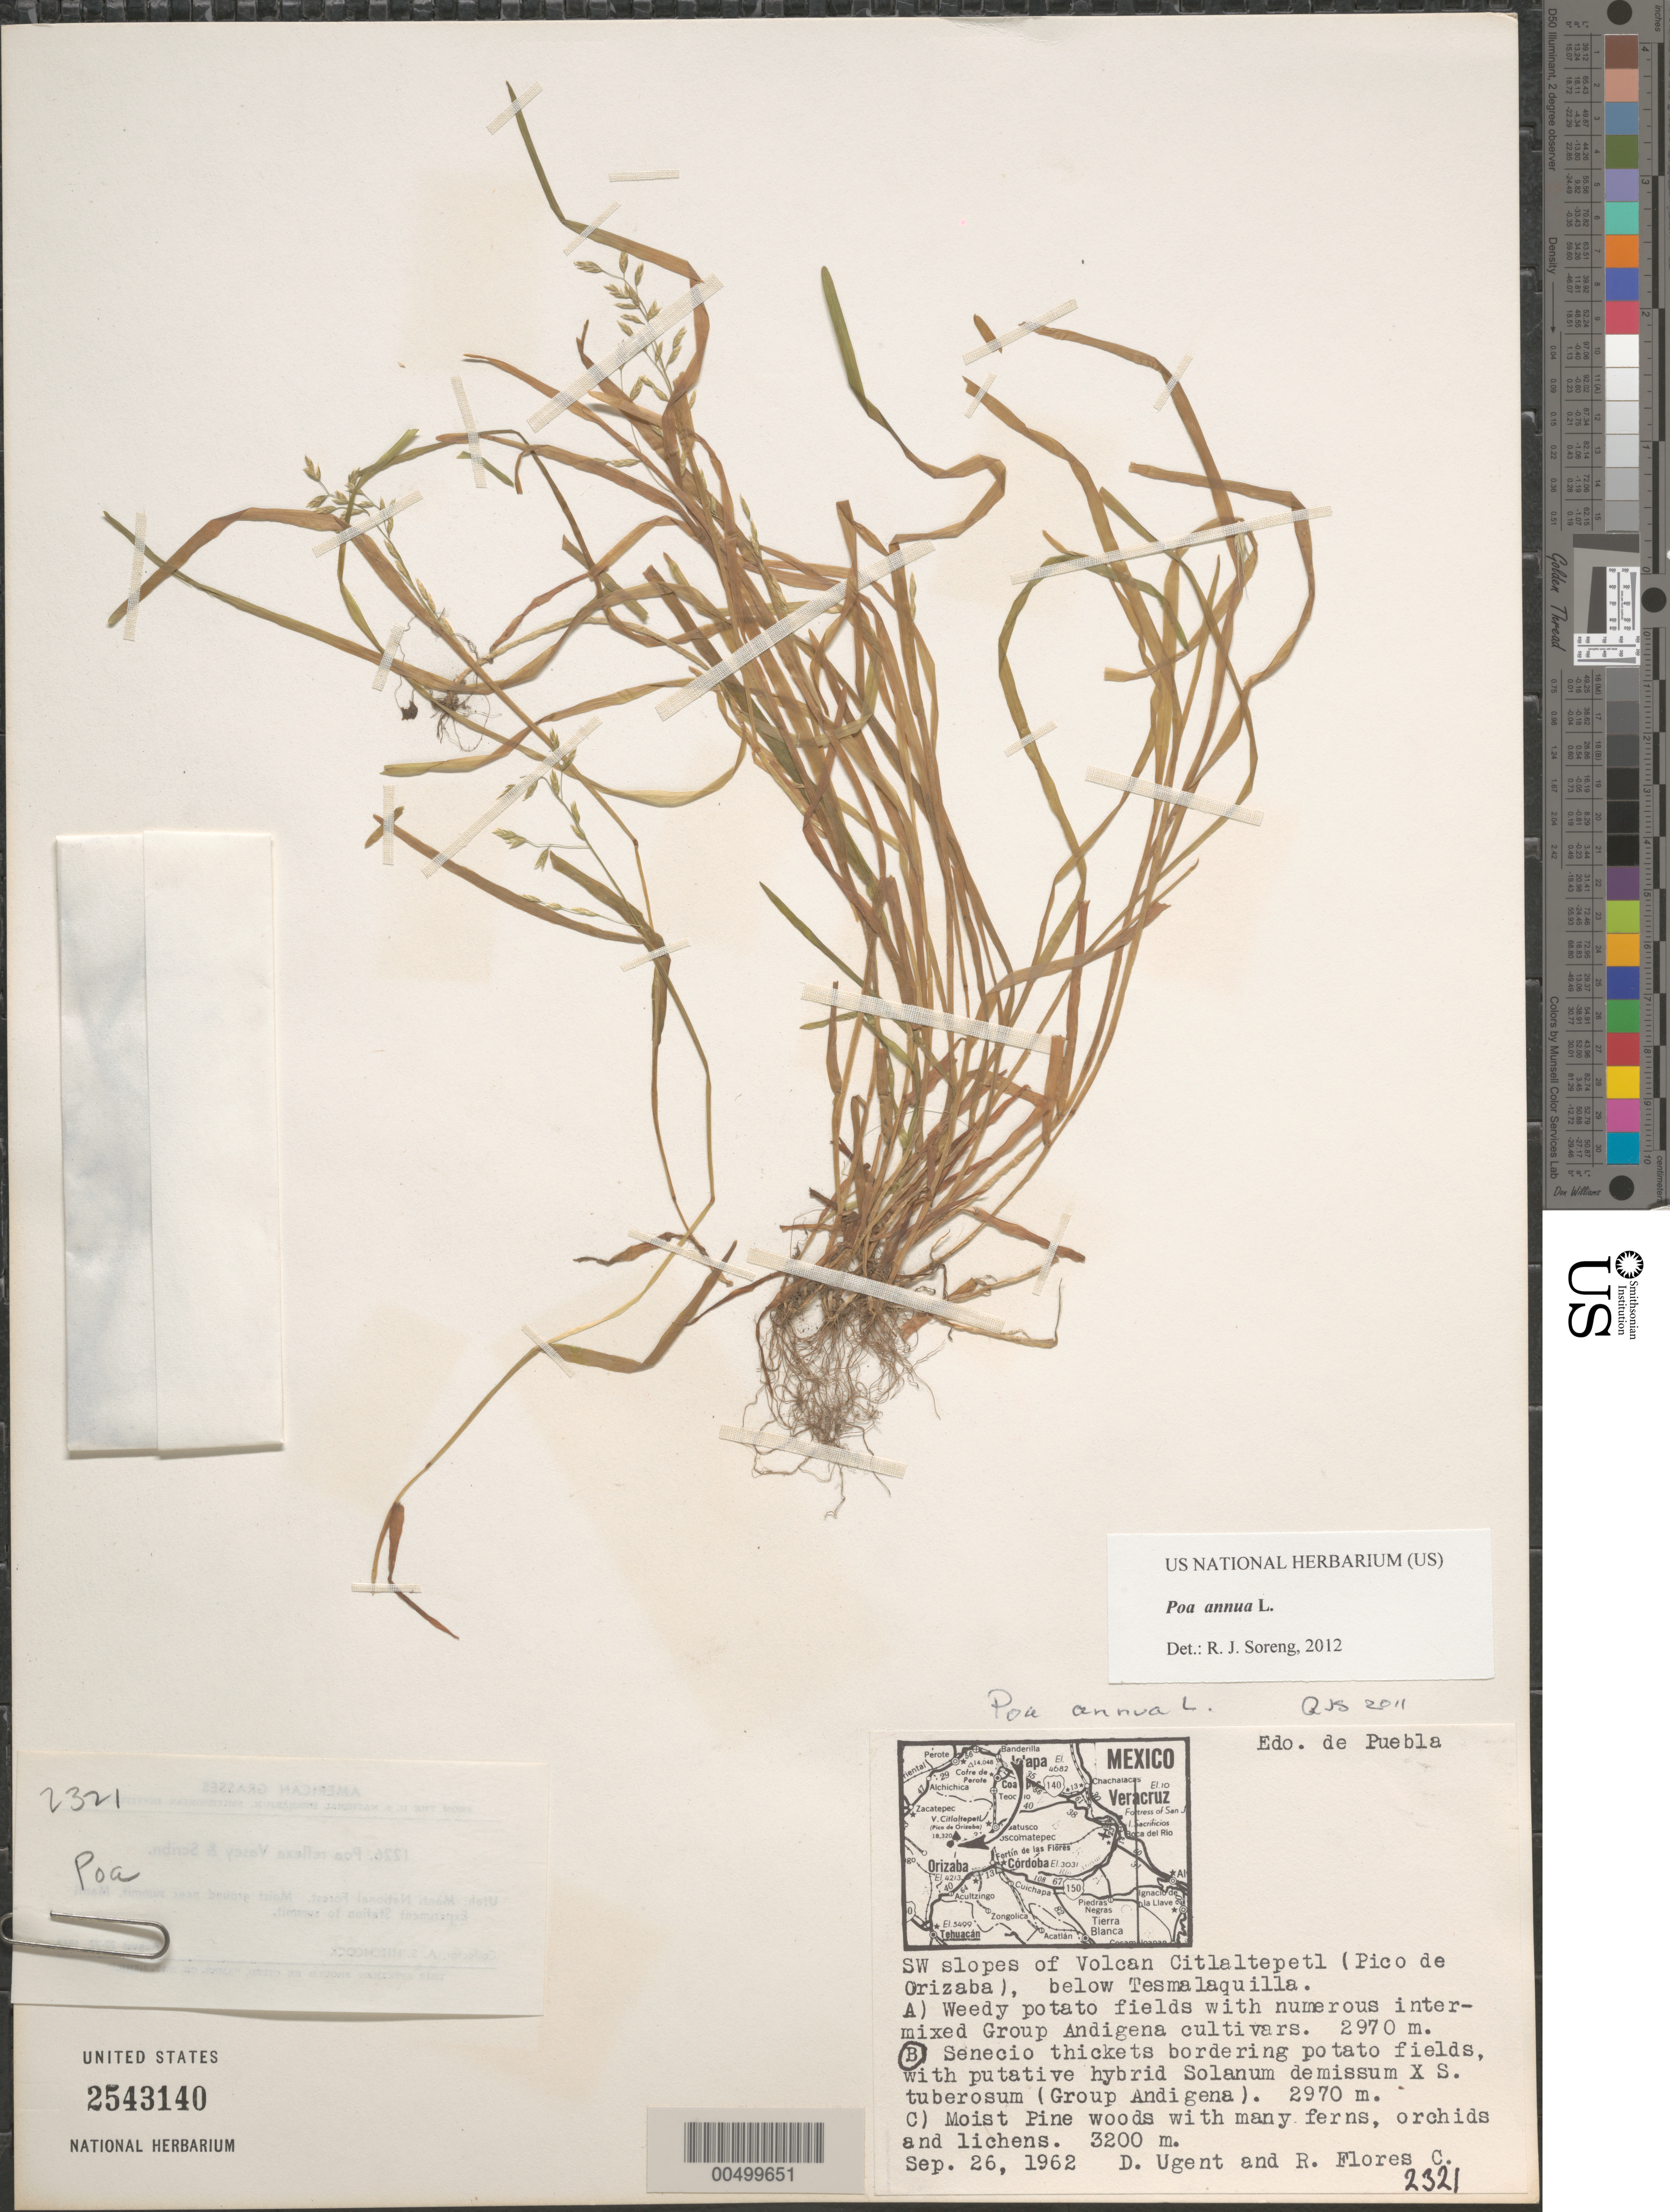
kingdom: Plantae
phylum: Tracheophyta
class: Liliopsida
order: Poales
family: Poaceae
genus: Poa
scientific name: Poa annua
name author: L.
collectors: D. Ugent & R. Flores-C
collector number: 2321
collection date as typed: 26 Sep 1962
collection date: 1962-09-26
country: Mexico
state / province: Veracruz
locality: SW slopes of Volcan Citlaltepetl (Pico de Orizaba), below Tesmalaquilla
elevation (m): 2970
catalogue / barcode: US 2543140